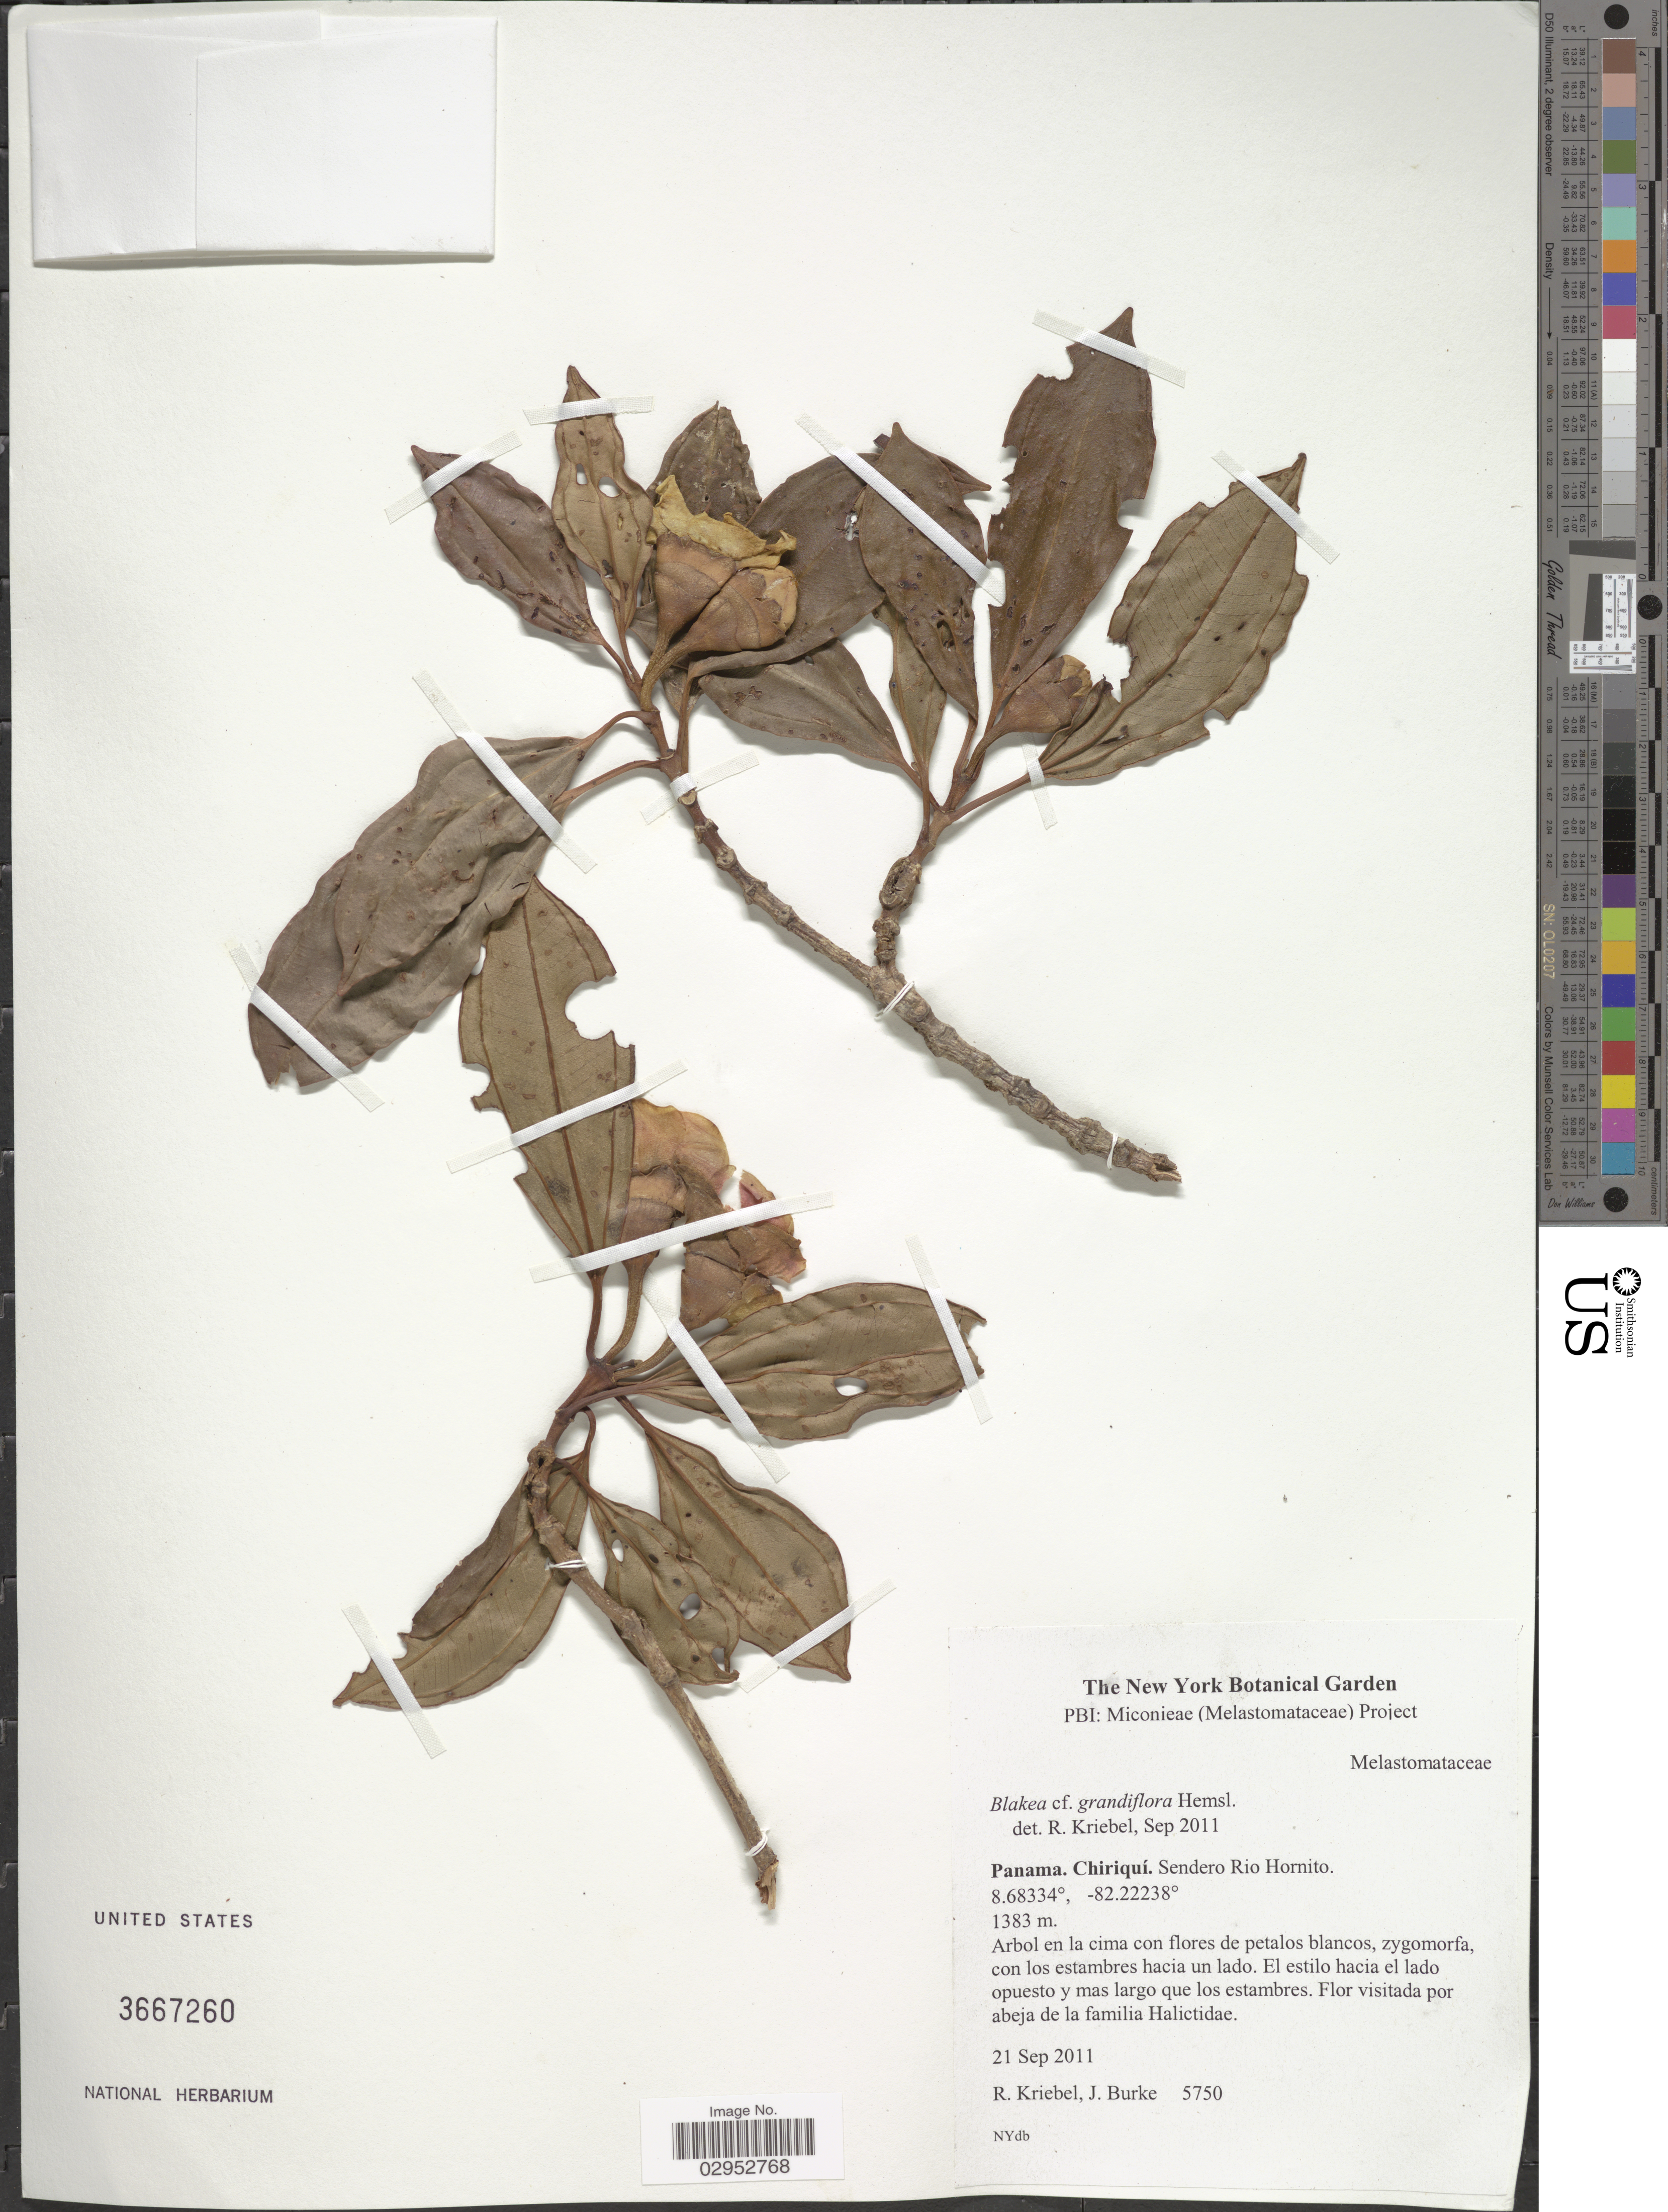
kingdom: Plantae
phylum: Tracheophyta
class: Magnoliopsida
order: Myrtales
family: Melastomataceae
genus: Blakea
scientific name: Blakea grandiflora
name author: Hemsl.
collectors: R. Kriebel & J. Burke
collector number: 5750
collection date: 2011-09-21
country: Panama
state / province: Chiriqui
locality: Chiriquí. Sendero Rio Hornito.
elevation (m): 1383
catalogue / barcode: US 3667260